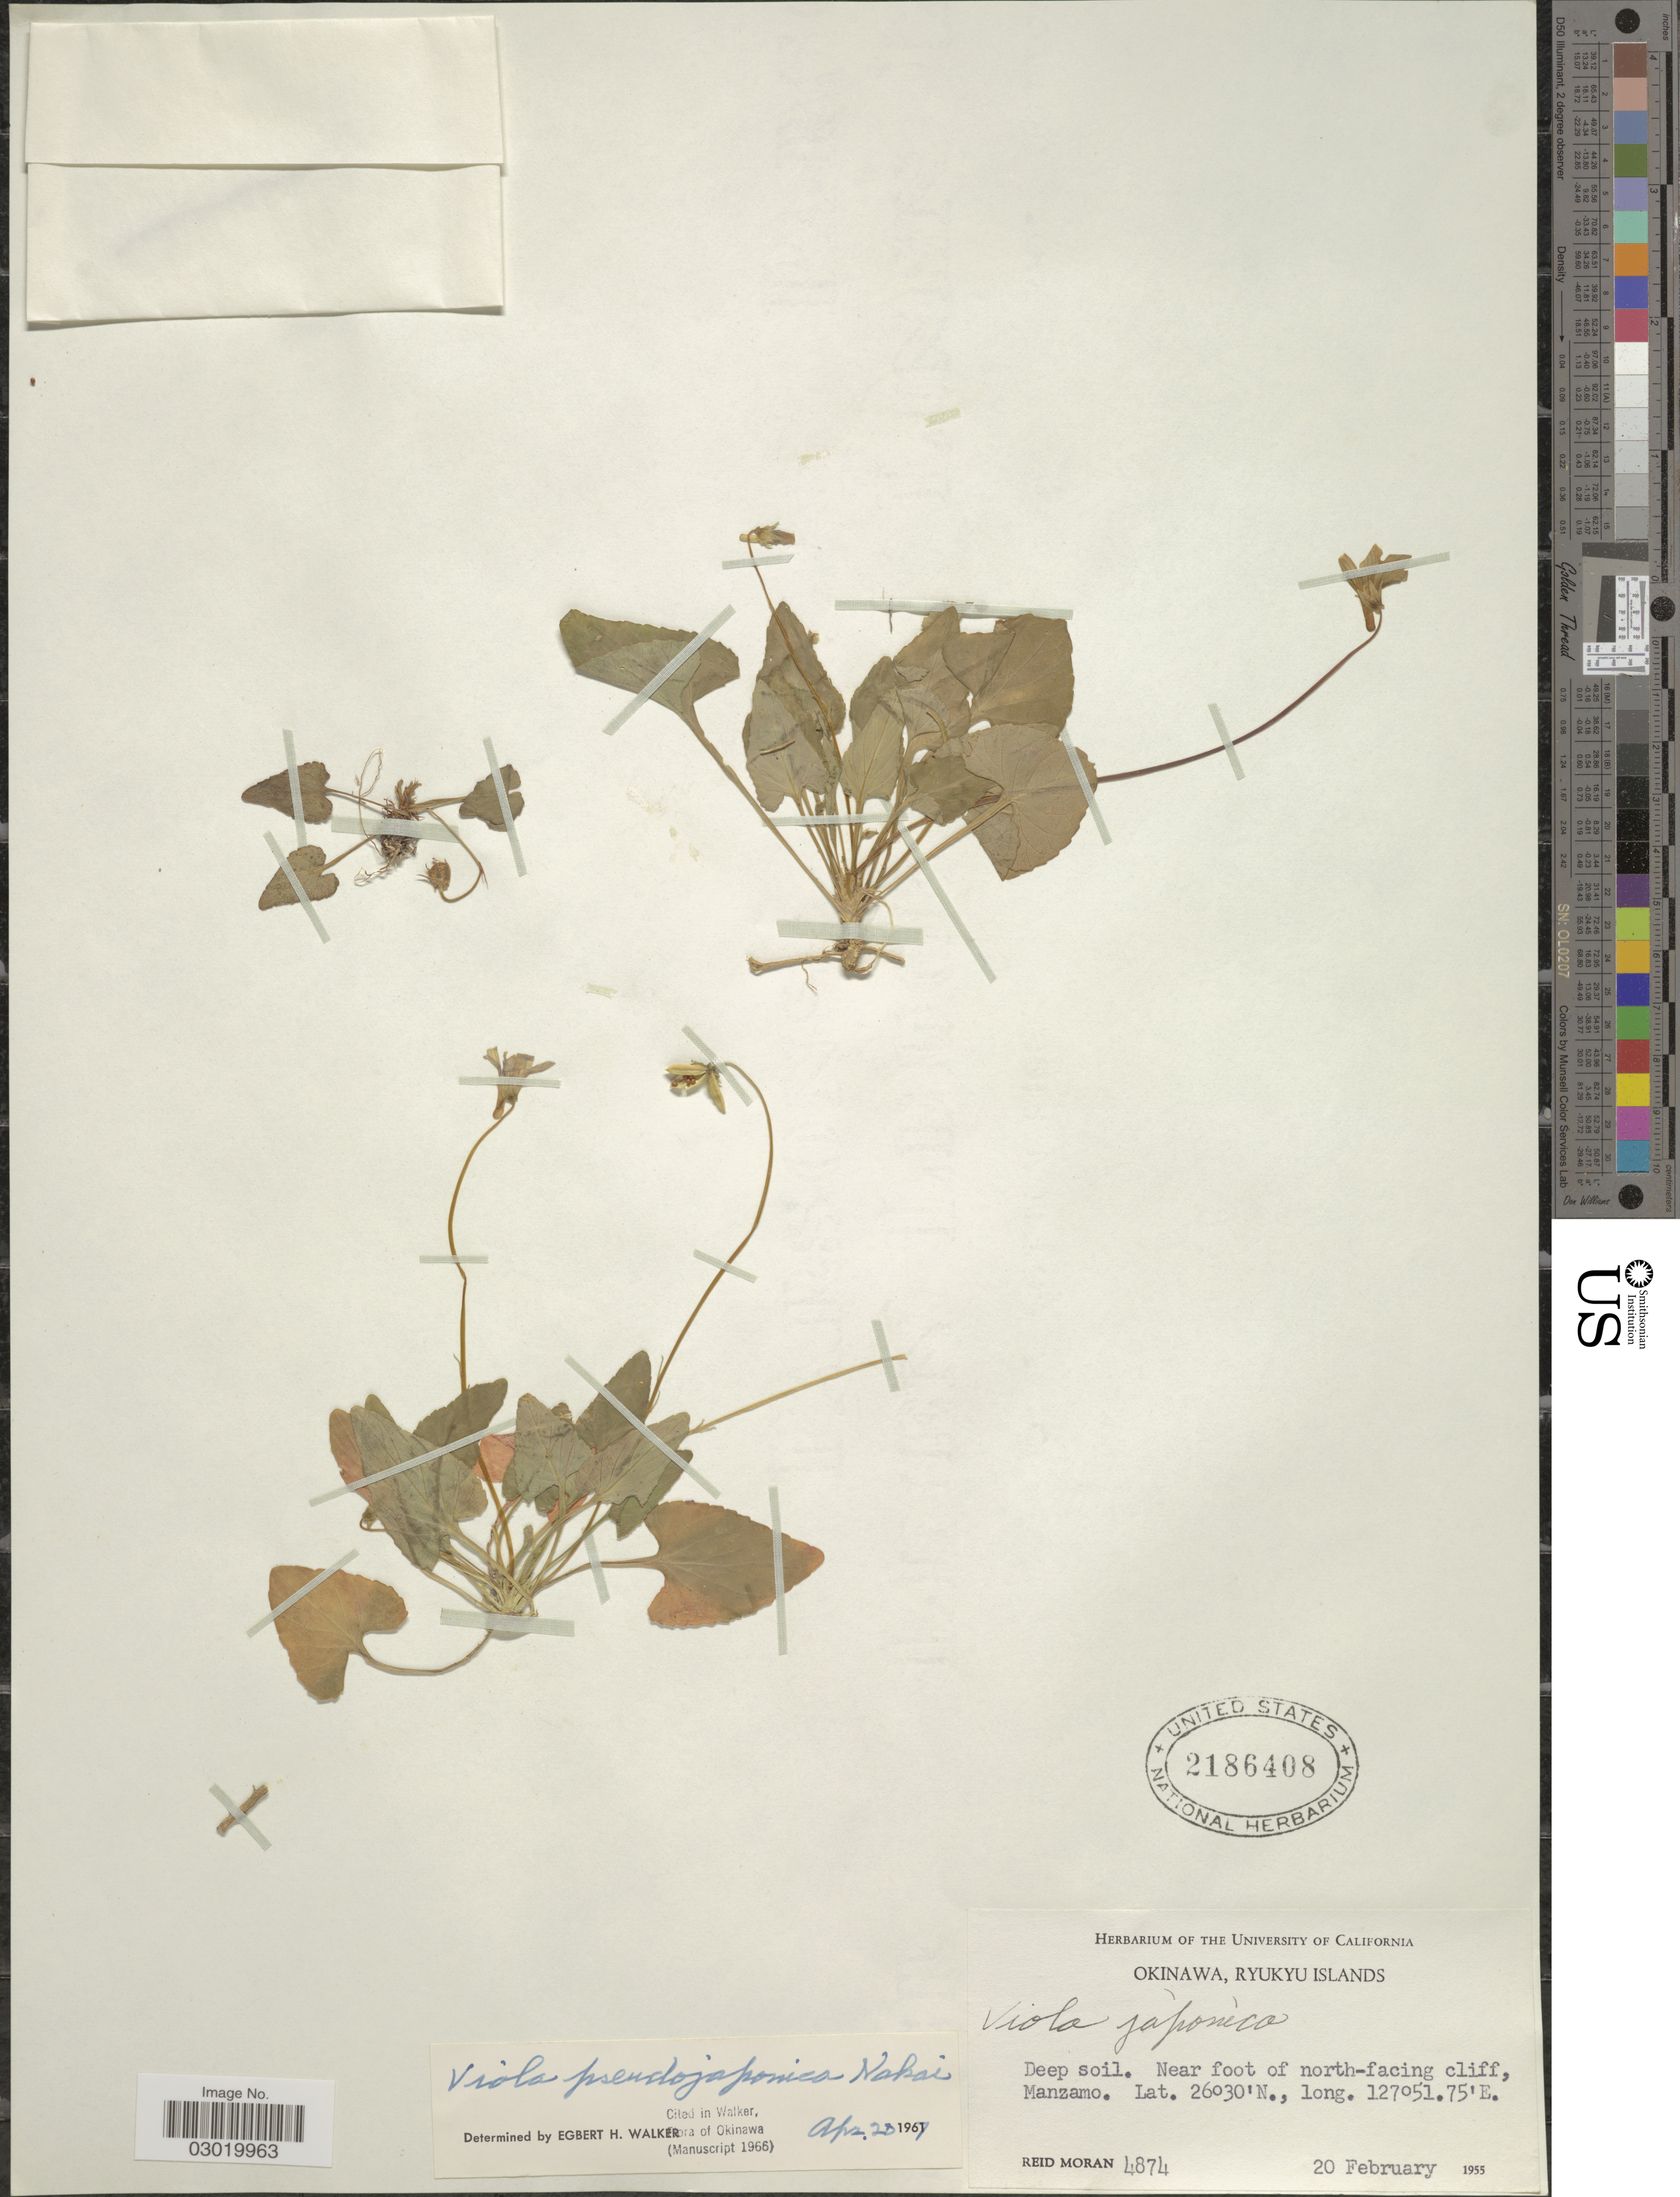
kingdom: Plantae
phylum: Tracheophyta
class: Magnoliopsida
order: Malpighiales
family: Violaceae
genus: Viola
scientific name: Viola pseudojaponica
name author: Nakai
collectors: R. Moran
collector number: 4874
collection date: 1955-02-20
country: Japan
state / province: Okinawa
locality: Ryukyu Islands. Near foot of north-facing cliff, Manzamo.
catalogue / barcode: US 2186408